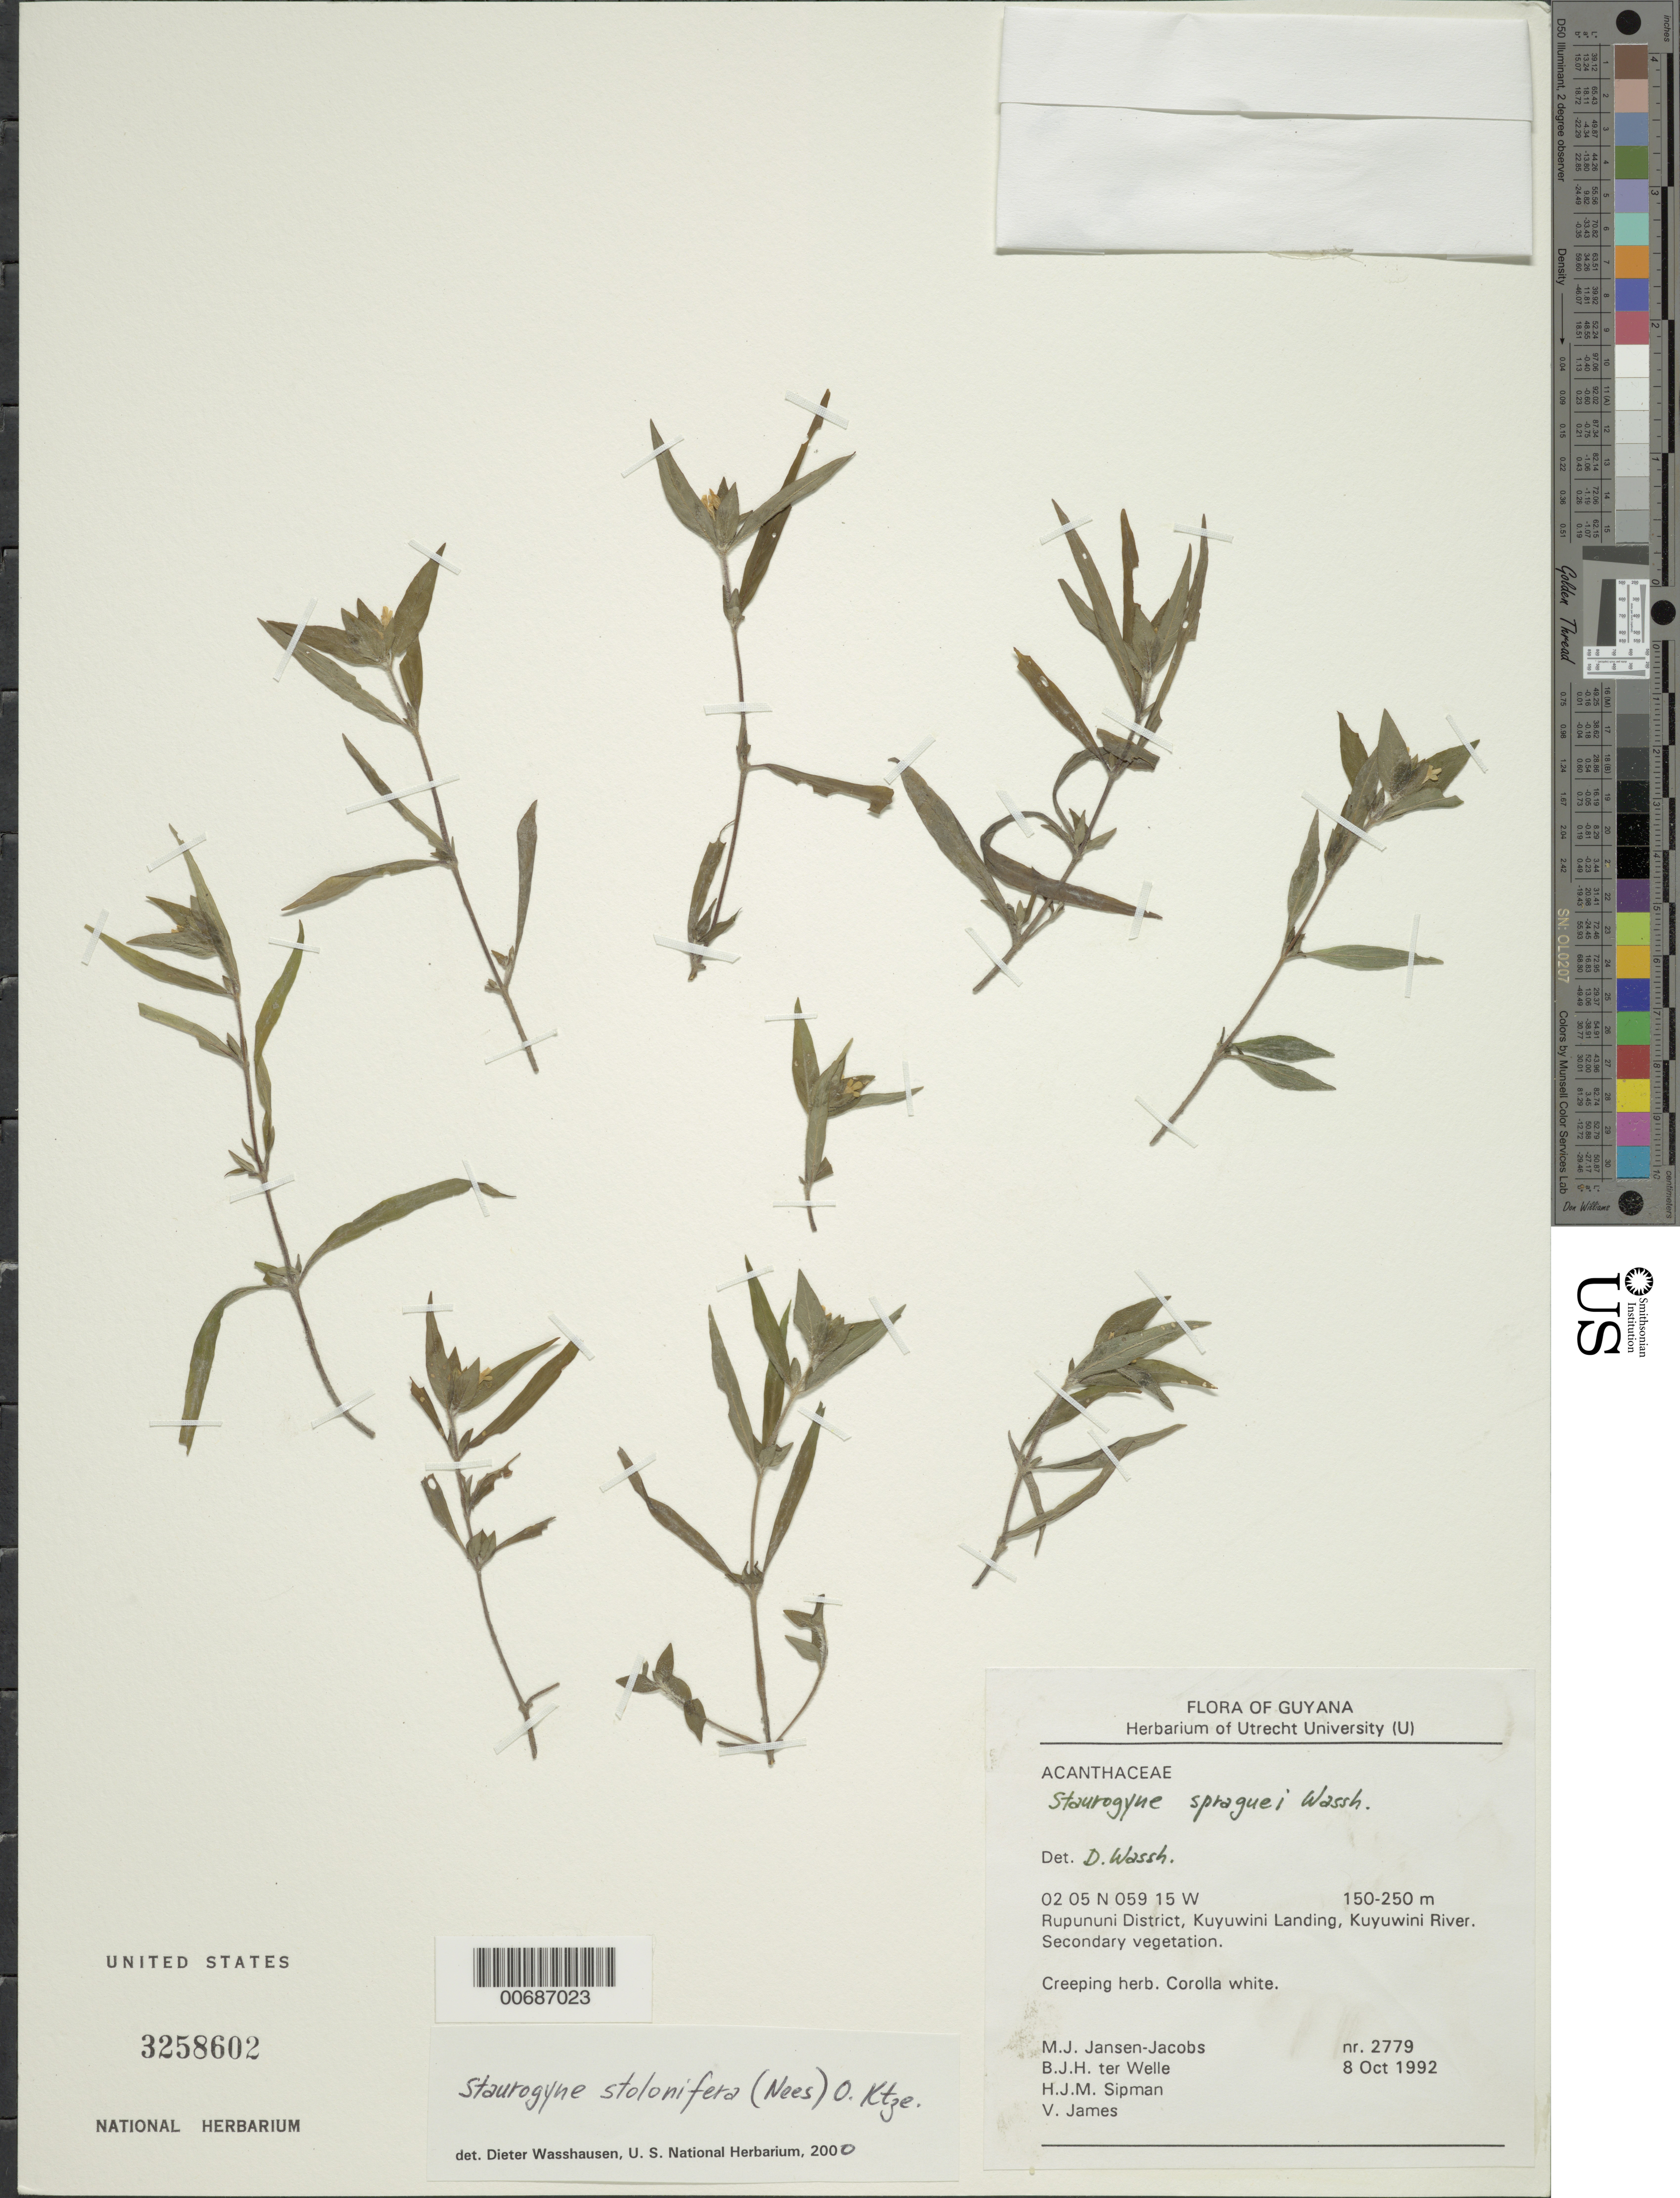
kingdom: Plantae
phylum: Tracheophyta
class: Magnoliopsida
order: Lamiales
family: Acanthaceae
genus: Staurogyne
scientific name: Staurogyne stolonifera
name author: (Nees) Kuntze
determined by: Wasshausen, Dieter C., (BOT), Smithsonian Institution - National Museum of Natural History (UNITED STATES)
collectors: M. J. Jansen-Jacobs, B. Welle, H. J. M. Sipman & V. James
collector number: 2779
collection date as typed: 8-Oct-92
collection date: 1992-10-08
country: Guyana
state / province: U. Takutu-U. Essequibo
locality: Kuyuwini Landing, Kuyuwini River, Rupununi District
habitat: Secondary vegetation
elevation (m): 150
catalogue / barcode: US 3258602